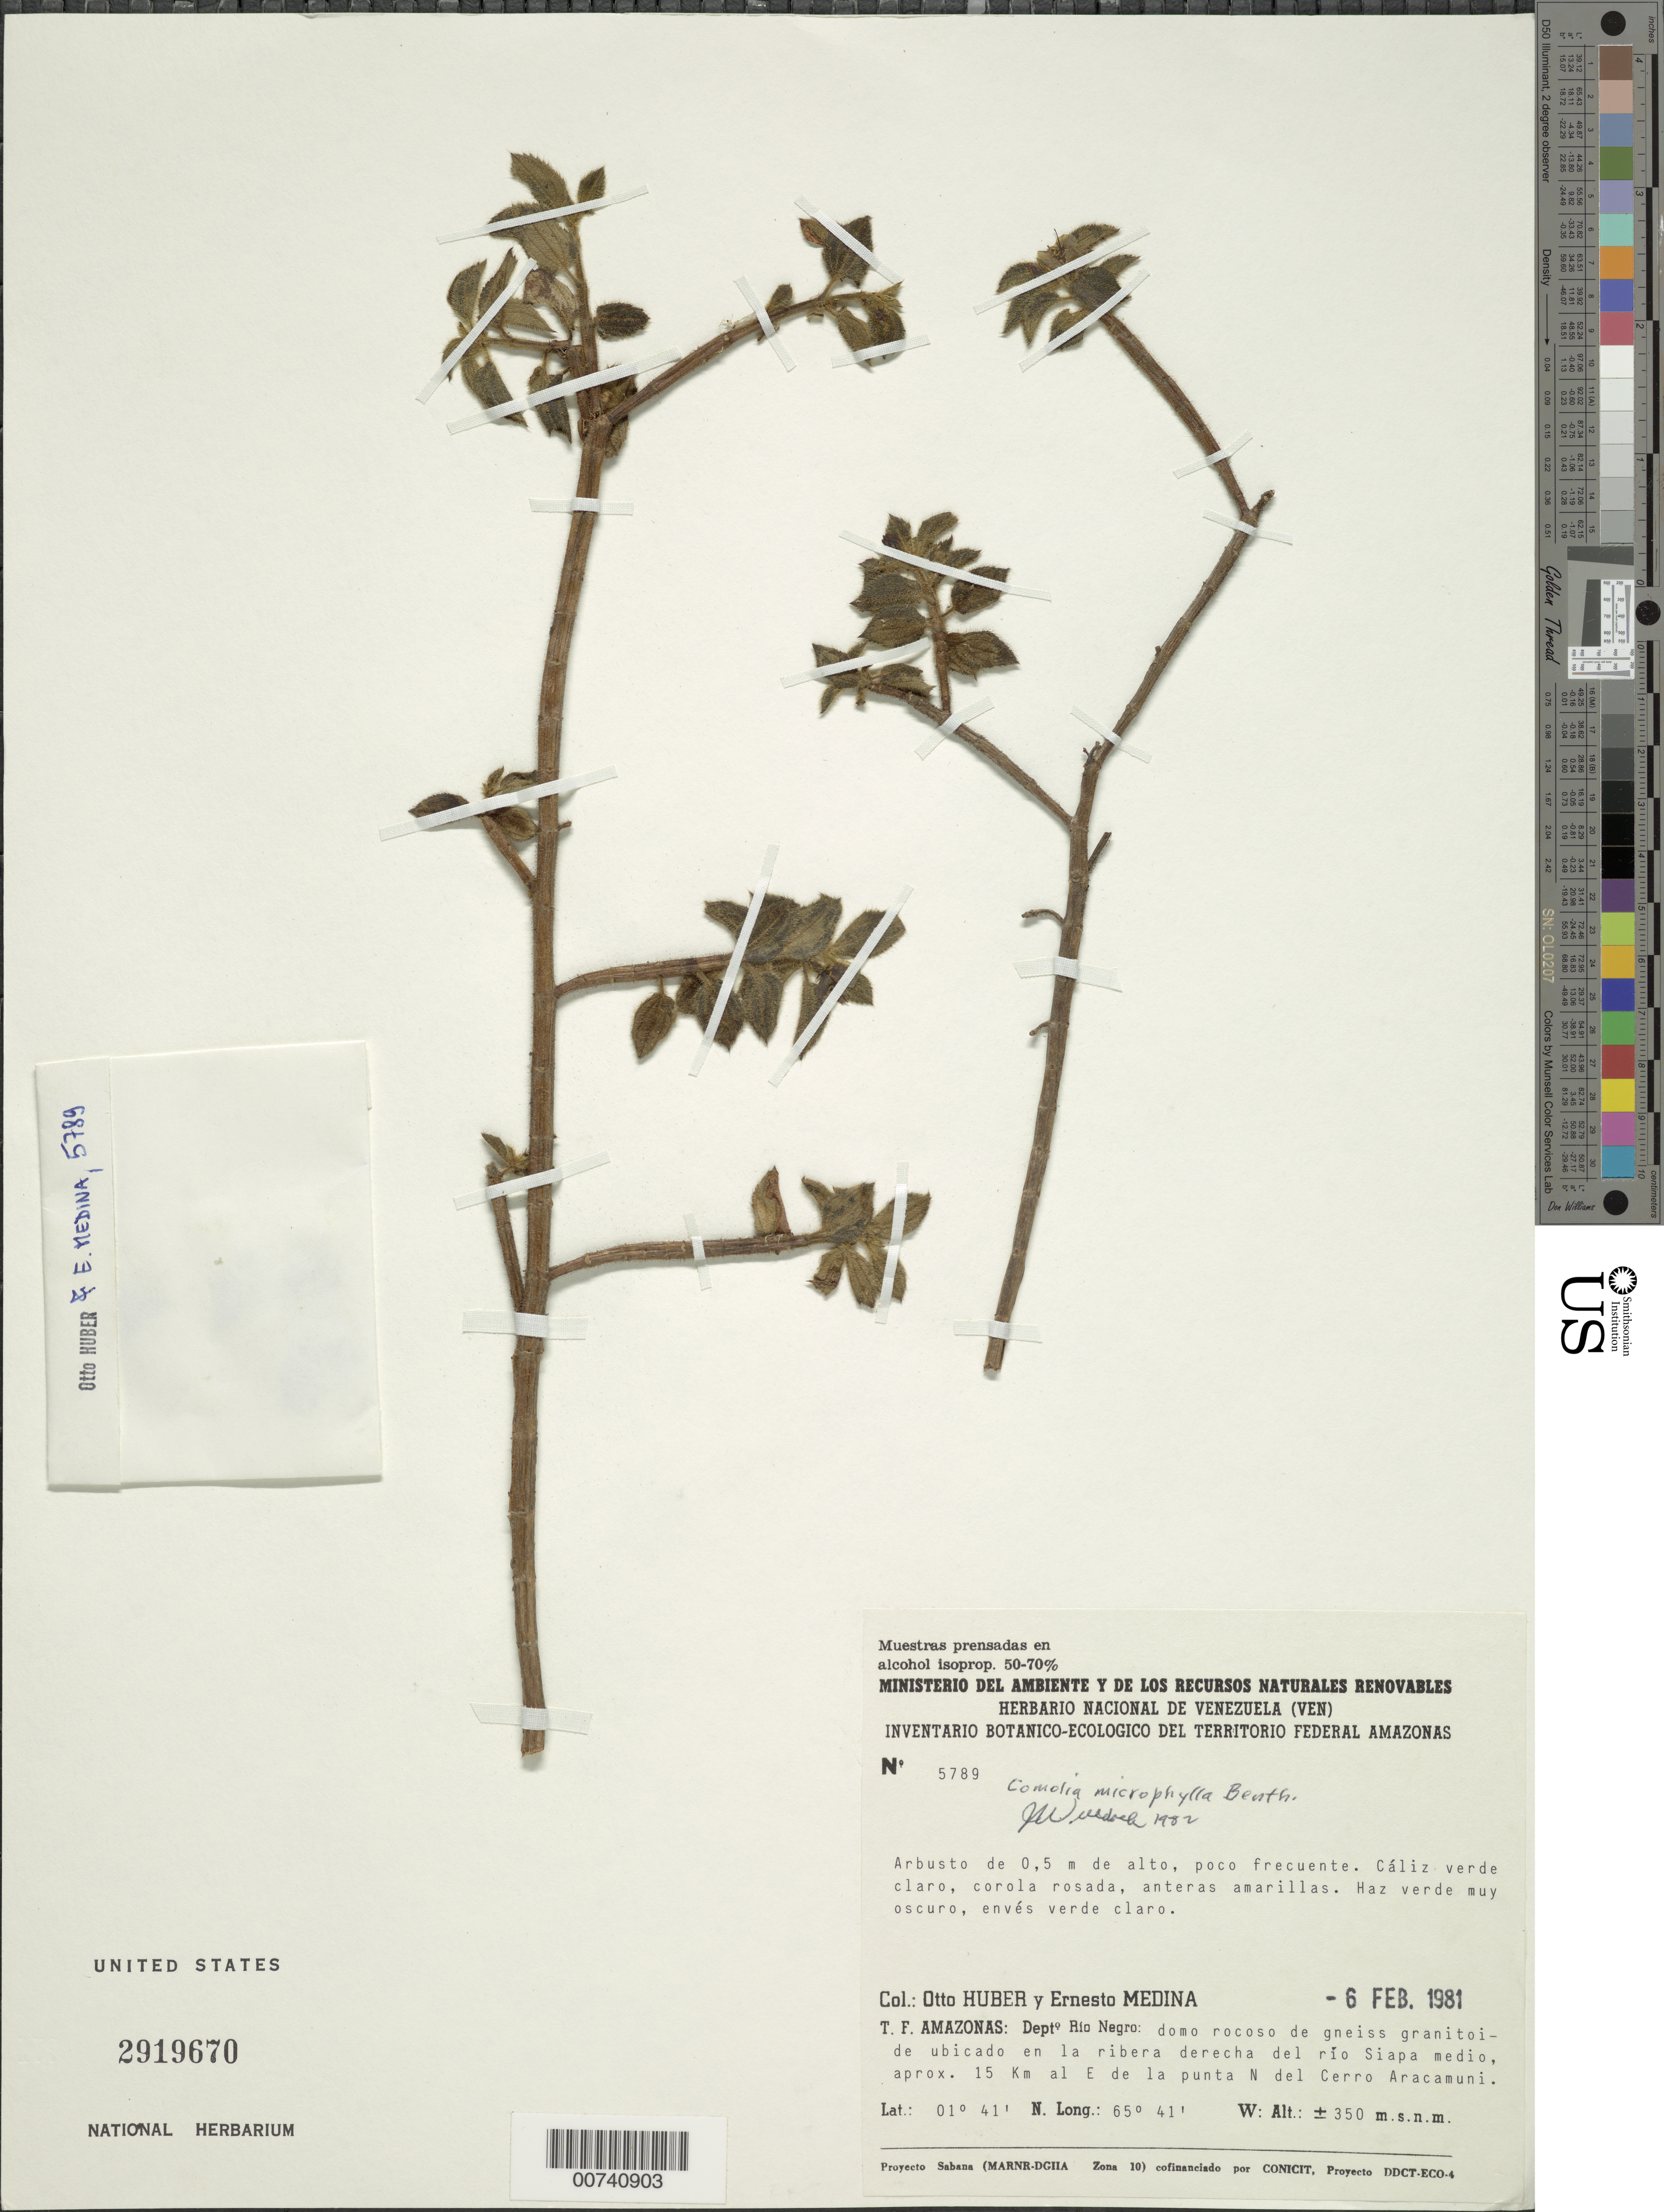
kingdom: Plantae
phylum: Tracheophyta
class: Magnoliopsida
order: Myrtales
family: Melastomataceae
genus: Comolia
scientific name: Comolia villosa var. glabrior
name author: Cogn.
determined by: Nunes da Silva, Diego, (RB), Jardim Botanico do Rio de Janeiro - Herbario (BRAZIL)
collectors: O. Huber & E. Medina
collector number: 5789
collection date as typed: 6-Feb-81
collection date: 1981-02-06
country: Venezuela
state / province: Amazonas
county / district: Río Negro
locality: Río Siapa, 15 km E of Cerro Aracamuni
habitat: Domo rocoso de gneiss granitoide ubicado en la ribera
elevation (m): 350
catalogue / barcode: US 2919670